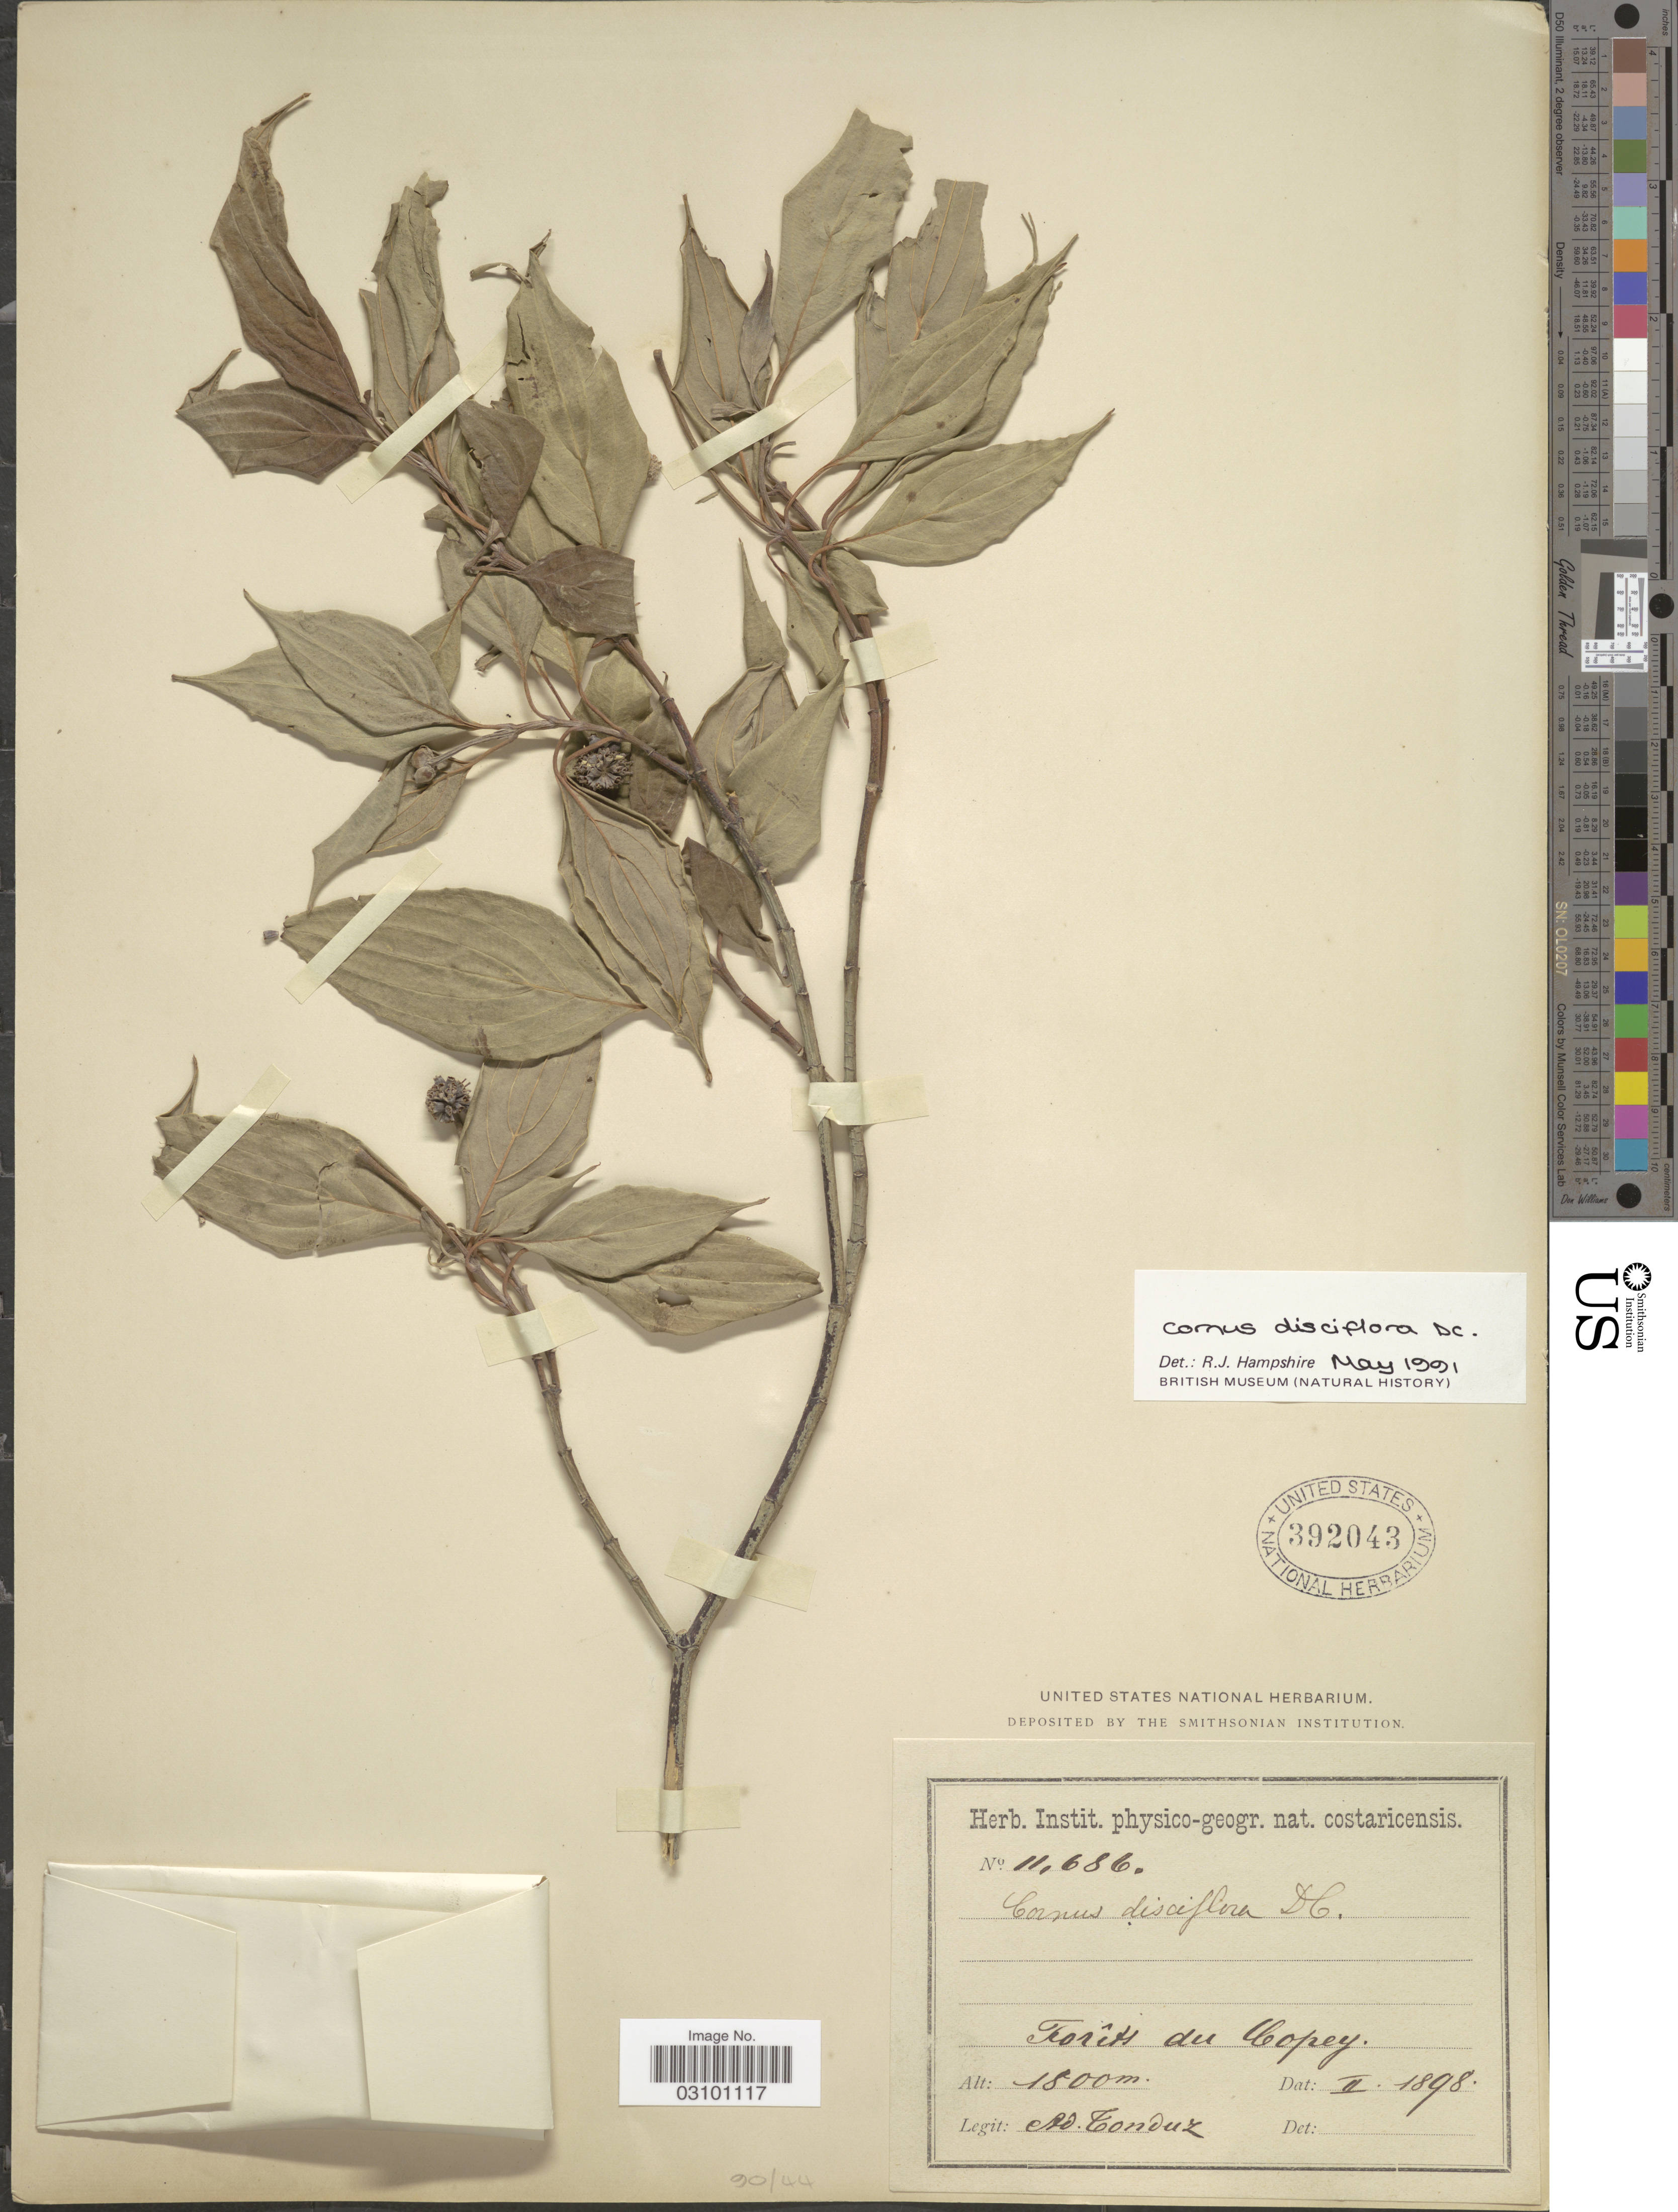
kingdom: Plantae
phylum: Tracheophyta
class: Magnoliopsida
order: Cornales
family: Cornaceae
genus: Cornus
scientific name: Cornus disciflora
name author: Moc. & Sessé ex DC.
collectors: A. Tonduz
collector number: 11686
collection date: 1898-02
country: Costa Rica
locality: Forêts du Copey.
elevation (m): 1800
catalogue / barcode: US 392043